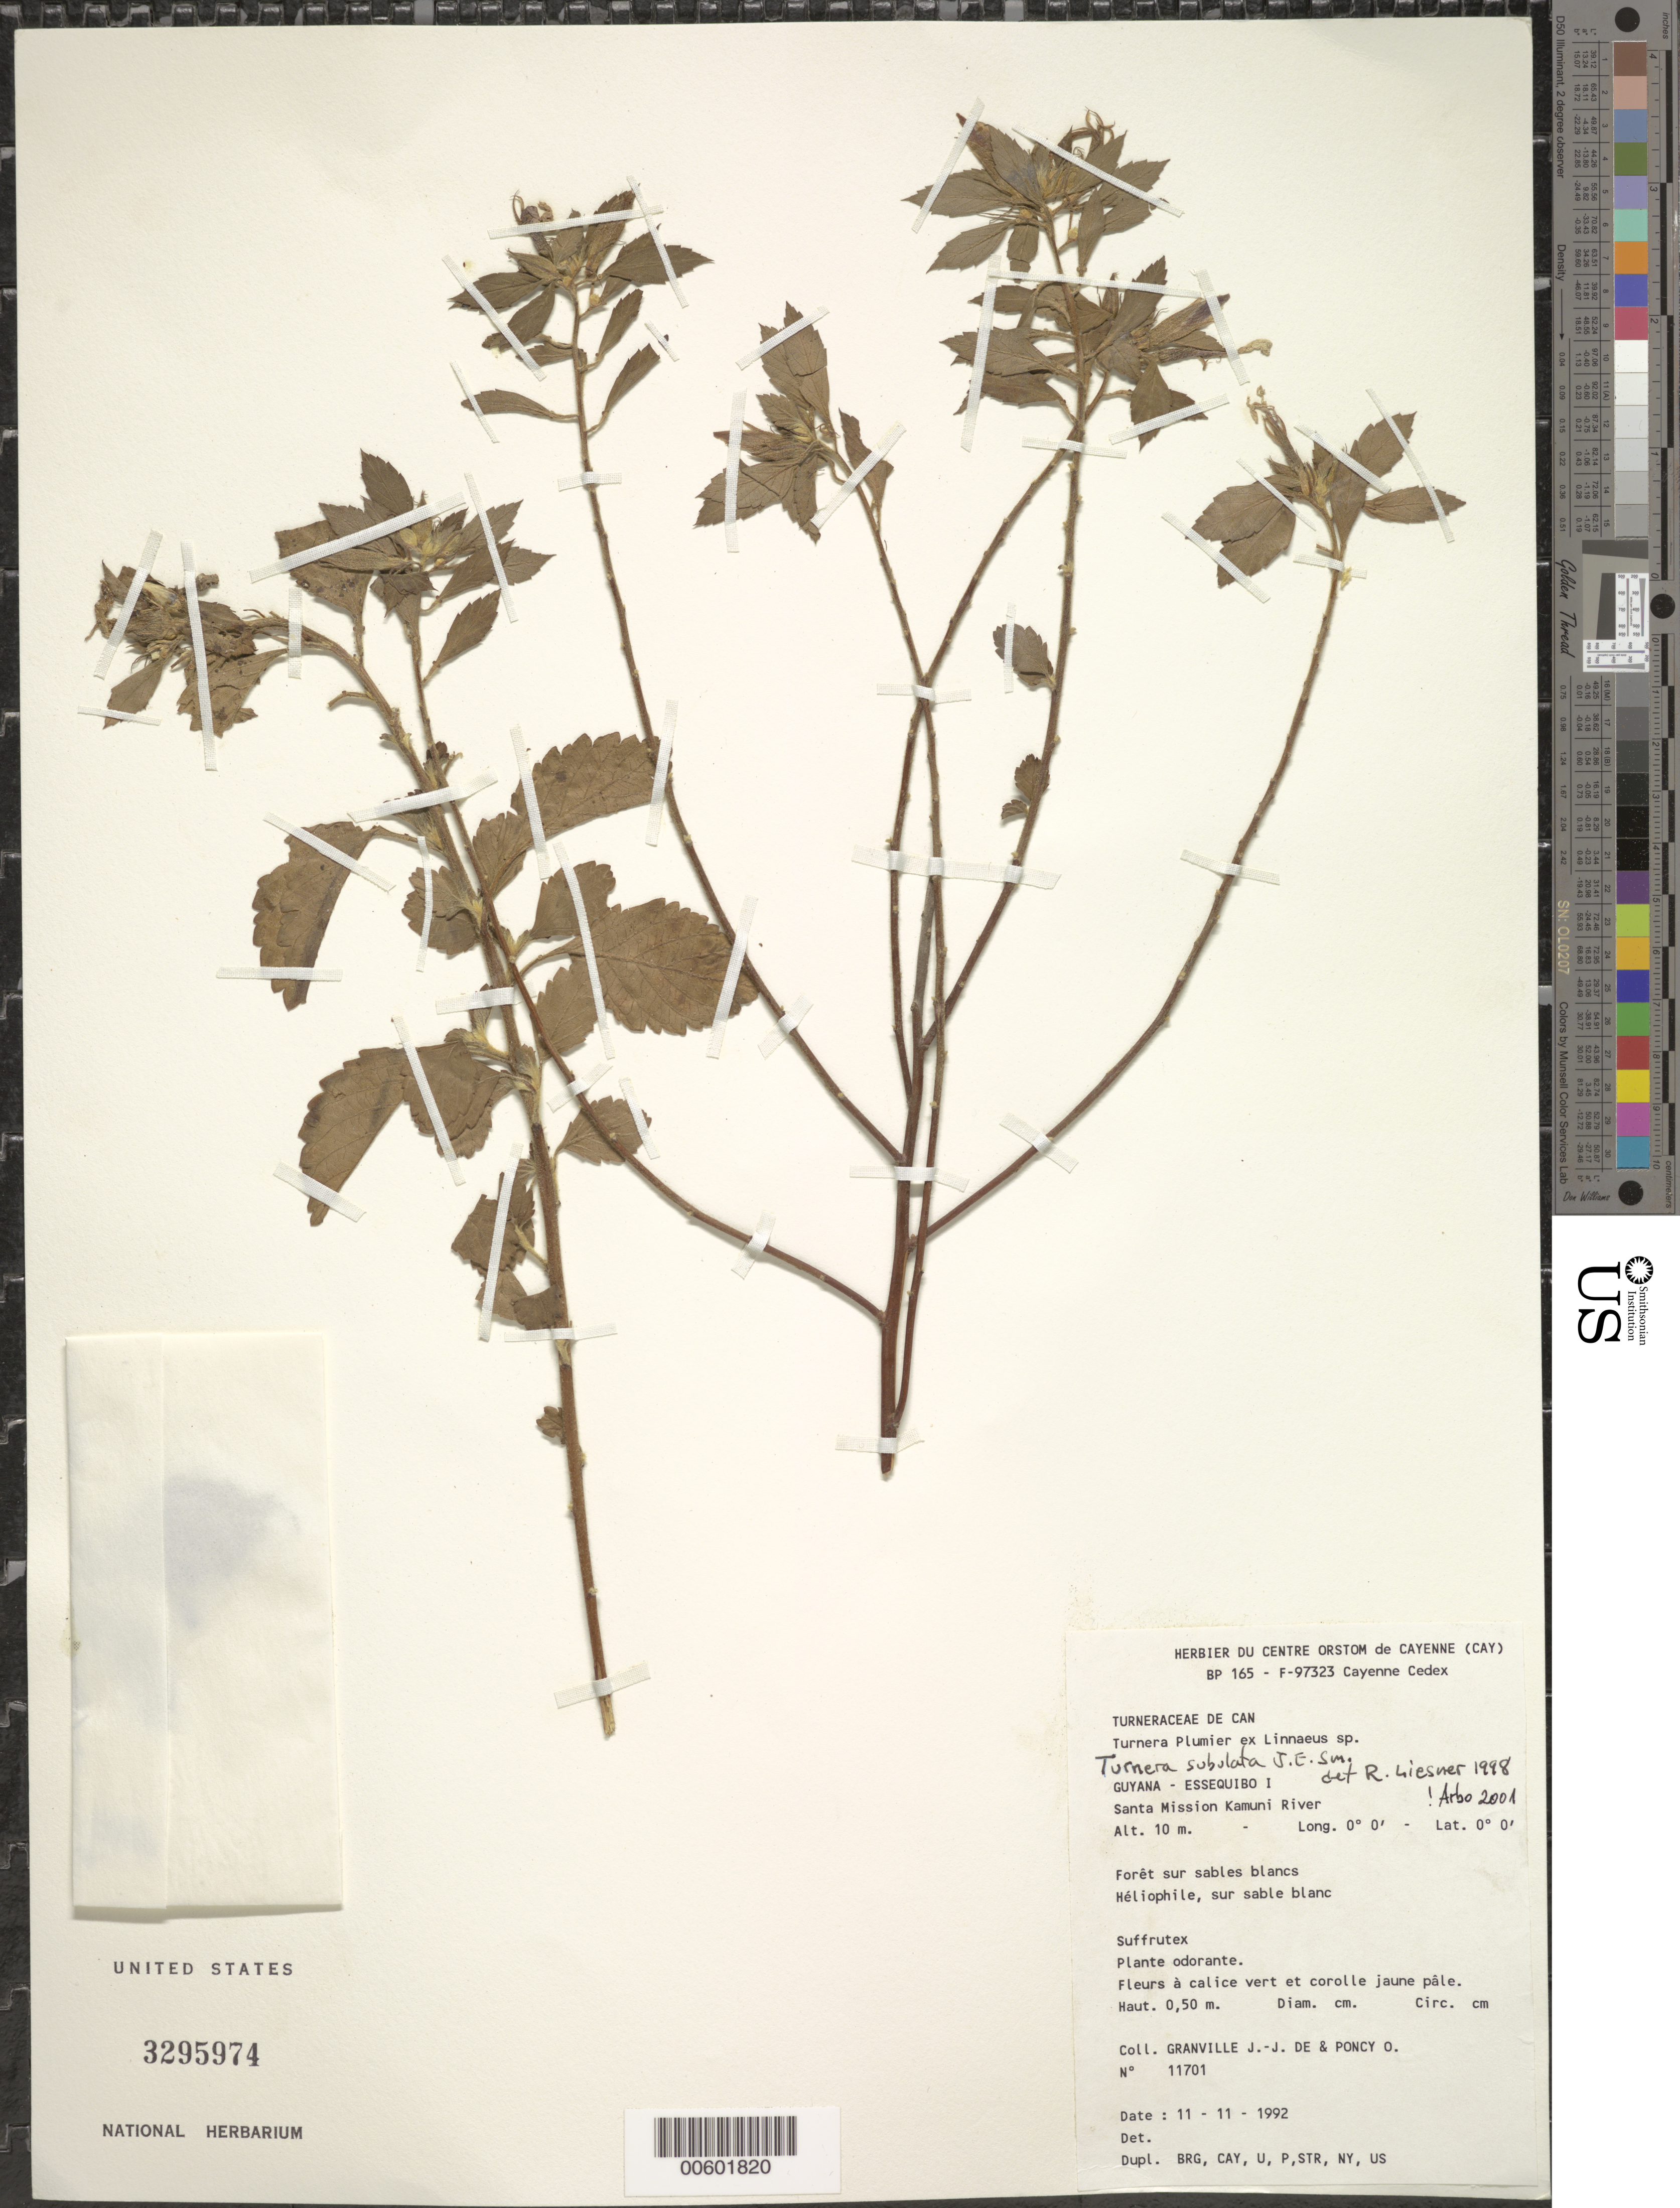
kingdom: Plantae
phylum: Tracheophyta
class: Magnoliopsida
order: Malpighiales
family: Turneraceae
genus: Turnera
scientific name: Turnera subulata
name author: Sm.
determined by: Arbo, M. M.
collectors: J.-J. de Granville & O. Poncy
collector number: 11701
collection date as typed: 11-Nov-92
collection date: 1992-11-11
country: Guyana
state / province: Essequibo Isl-W. Demerara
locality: Santa Mission, Kamuni River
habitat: Foret sur sables blancs. Heliophile, sur sable blanc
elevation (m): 10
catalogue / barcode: US 3295974